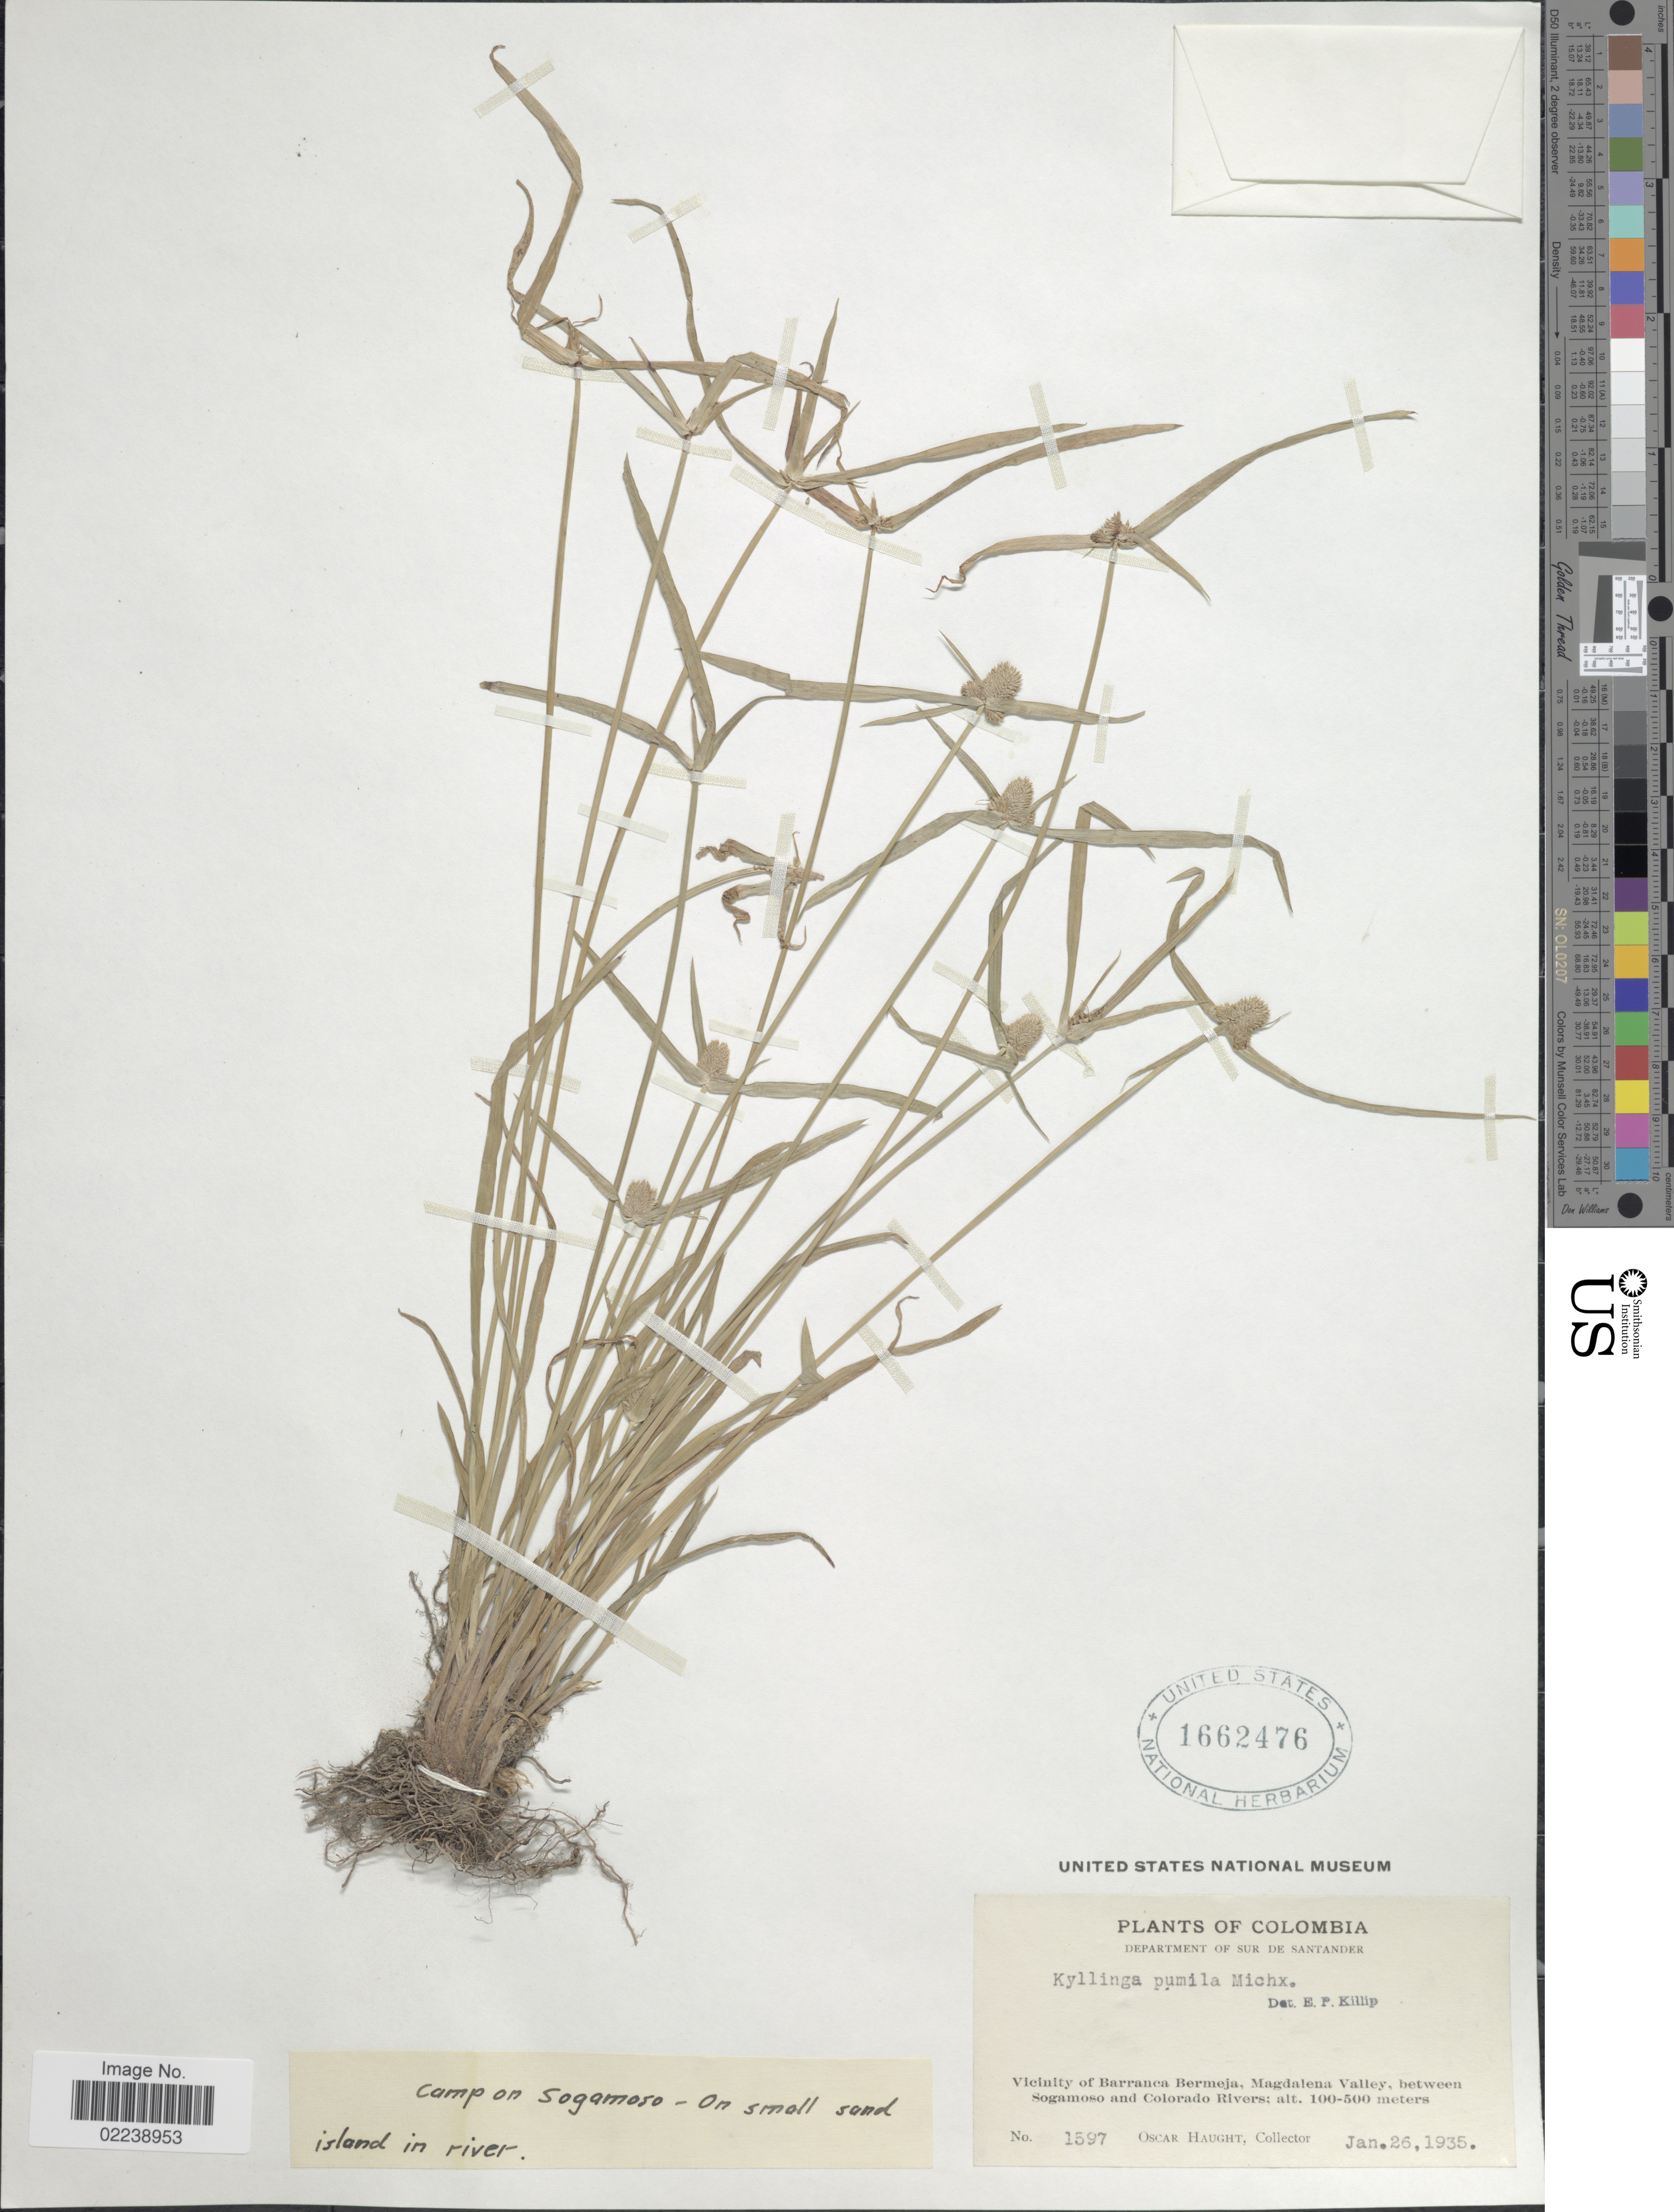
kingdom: Plantae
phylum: Tracheophyta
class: Liliopsida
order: Poales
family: Cyperaceae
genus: Cyperus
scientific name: Cyperus hortensis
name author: (Salzm. ex Steud.) Dorr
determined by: Strong, M. T., (US), Smithsonian Institution - National Museum of Natural History (UNITED STATES)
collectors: O. Haught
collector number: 1597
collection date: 1935-01-26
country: Colombia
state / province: Santander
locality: Department of Sur de Santander, Vicinity of Barranca Bermeja, Magdalena Valley, between Sogamoso and Colorado Rivers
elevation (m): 100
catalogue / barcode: US 1662476